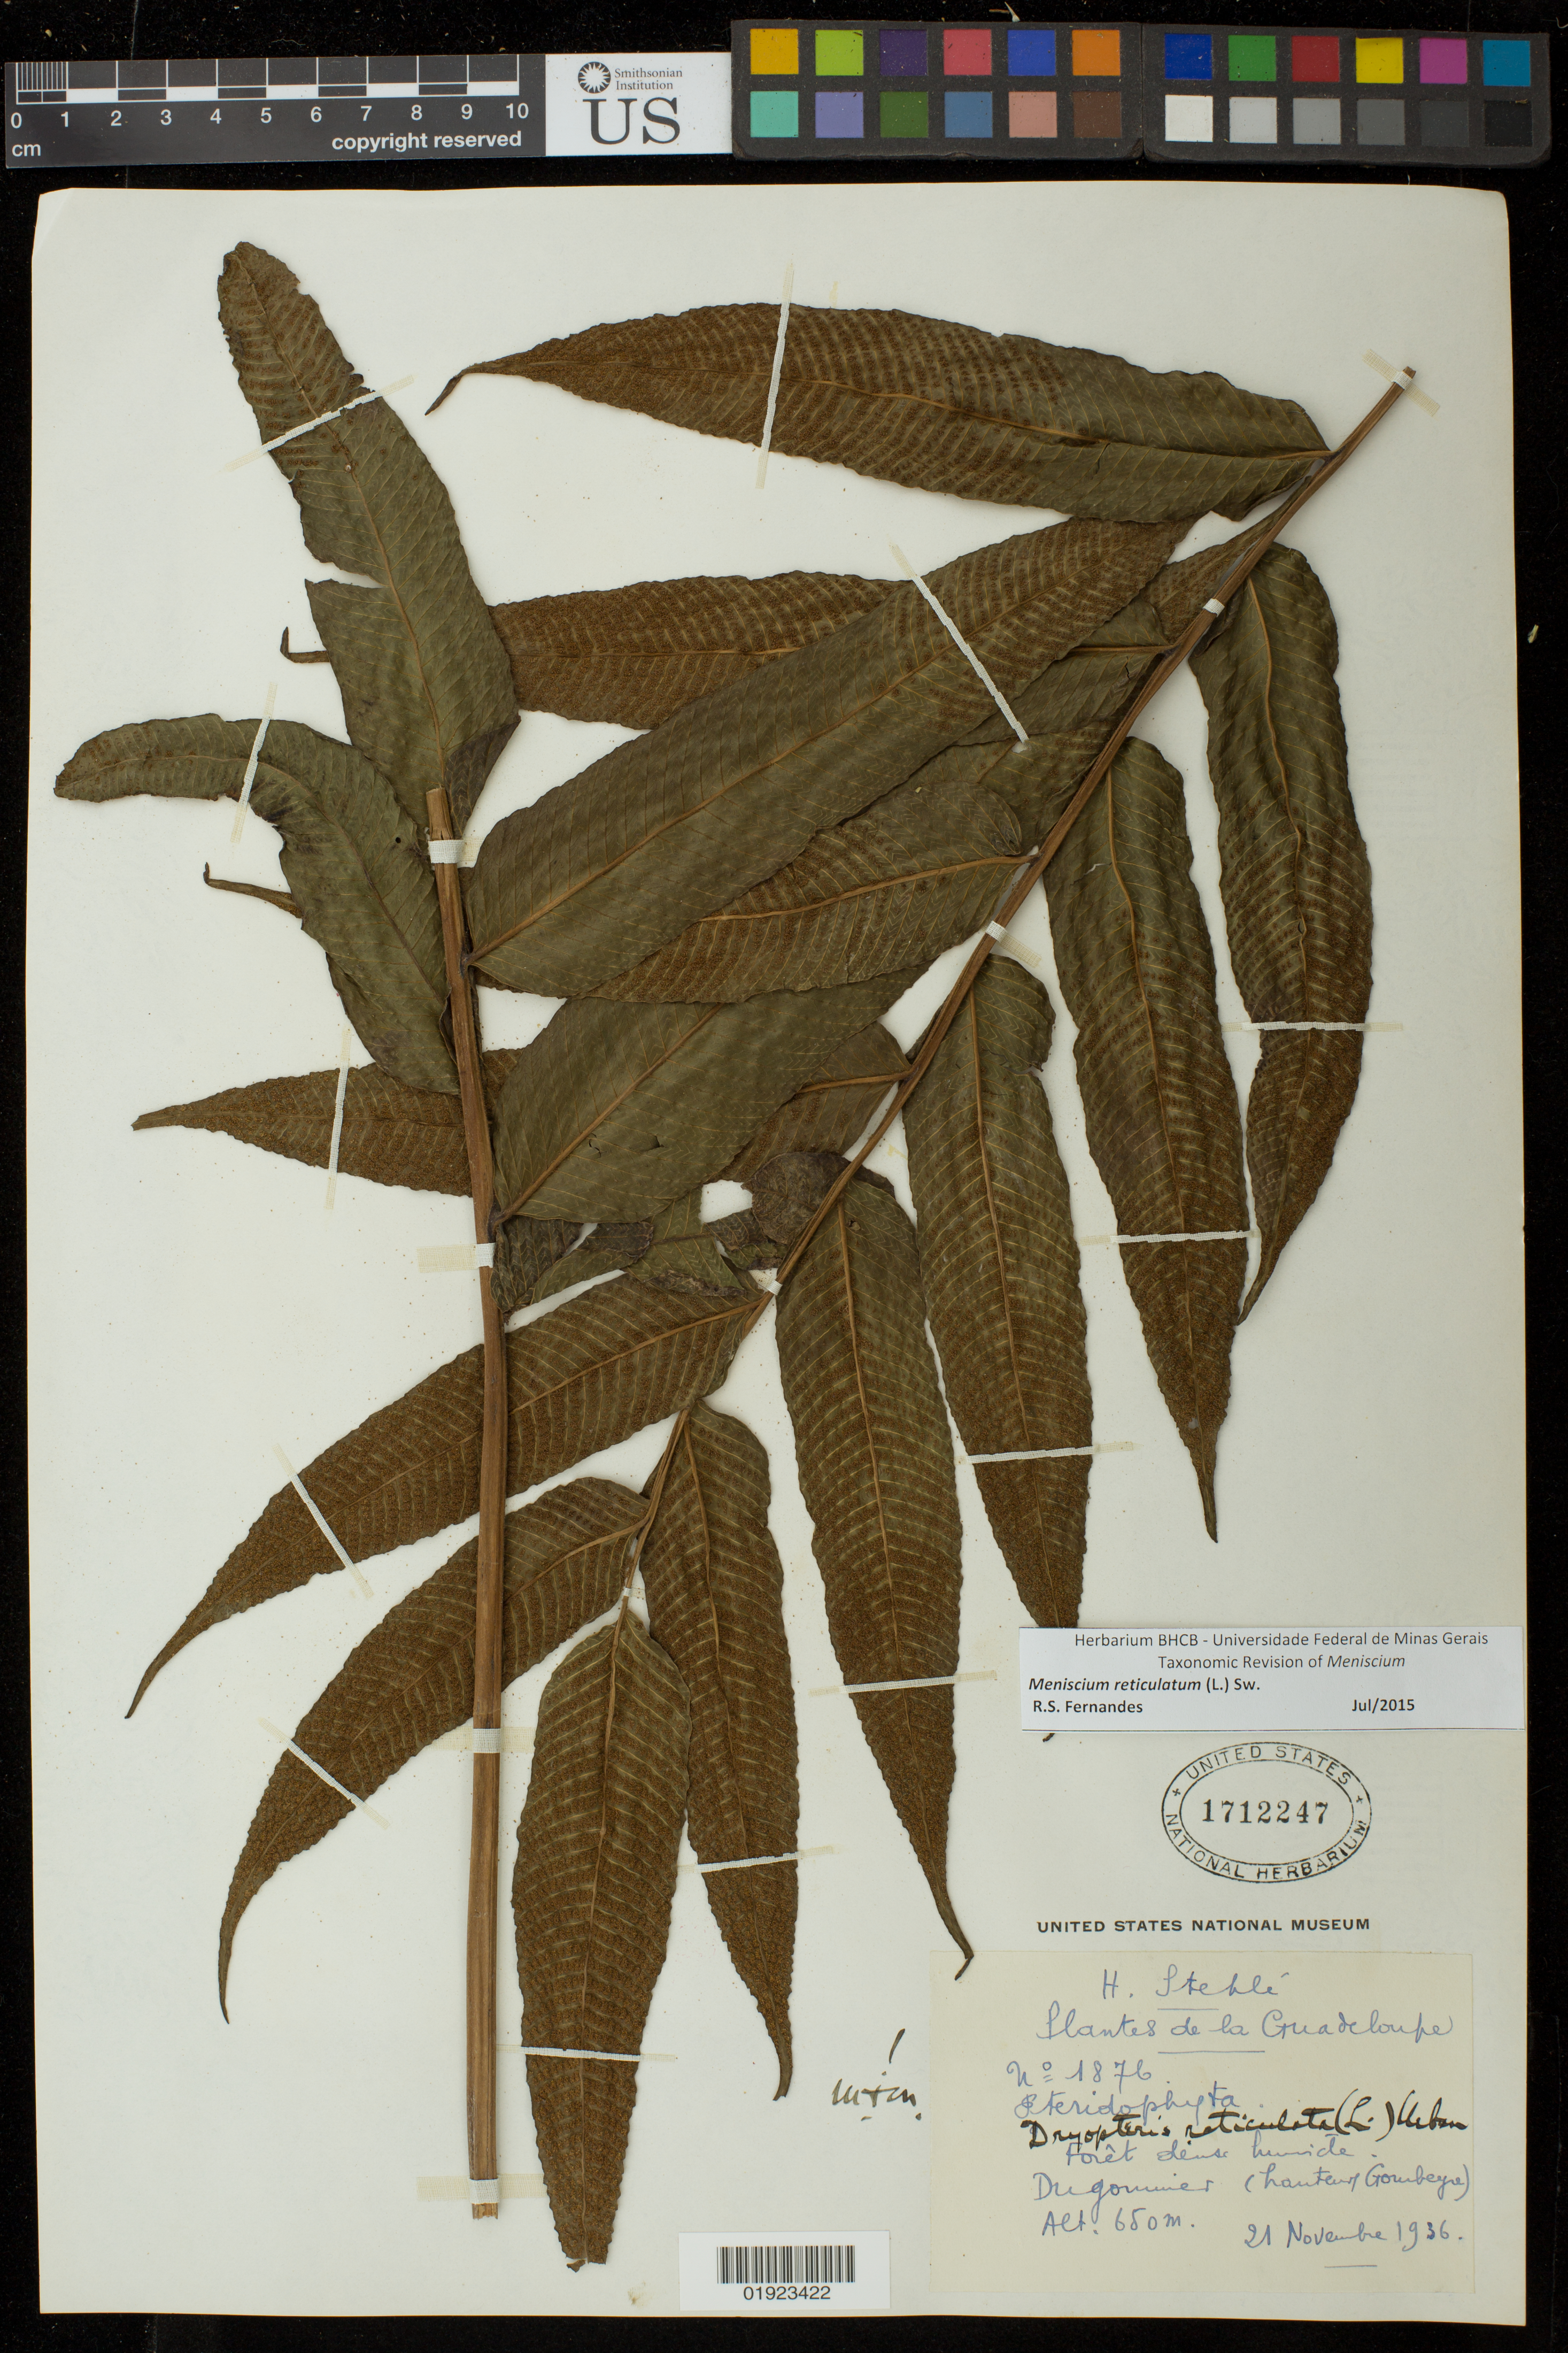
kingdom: Plantae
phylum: Tracheophyta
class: Polypodiopsida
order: Polypodiales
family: Thelypteridaceae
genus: Meniscium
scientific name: Meniscium reticulatum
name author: (L.) Sw.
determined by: Fernandes, R. S.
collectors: H. Stehlé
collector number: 1876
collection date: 1936-11-21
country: Guadeloupe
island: Leeward Is.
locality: Dugommier (Hauteur Gourbeyre).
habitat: Foret dense humide.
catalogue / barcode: US 1712247